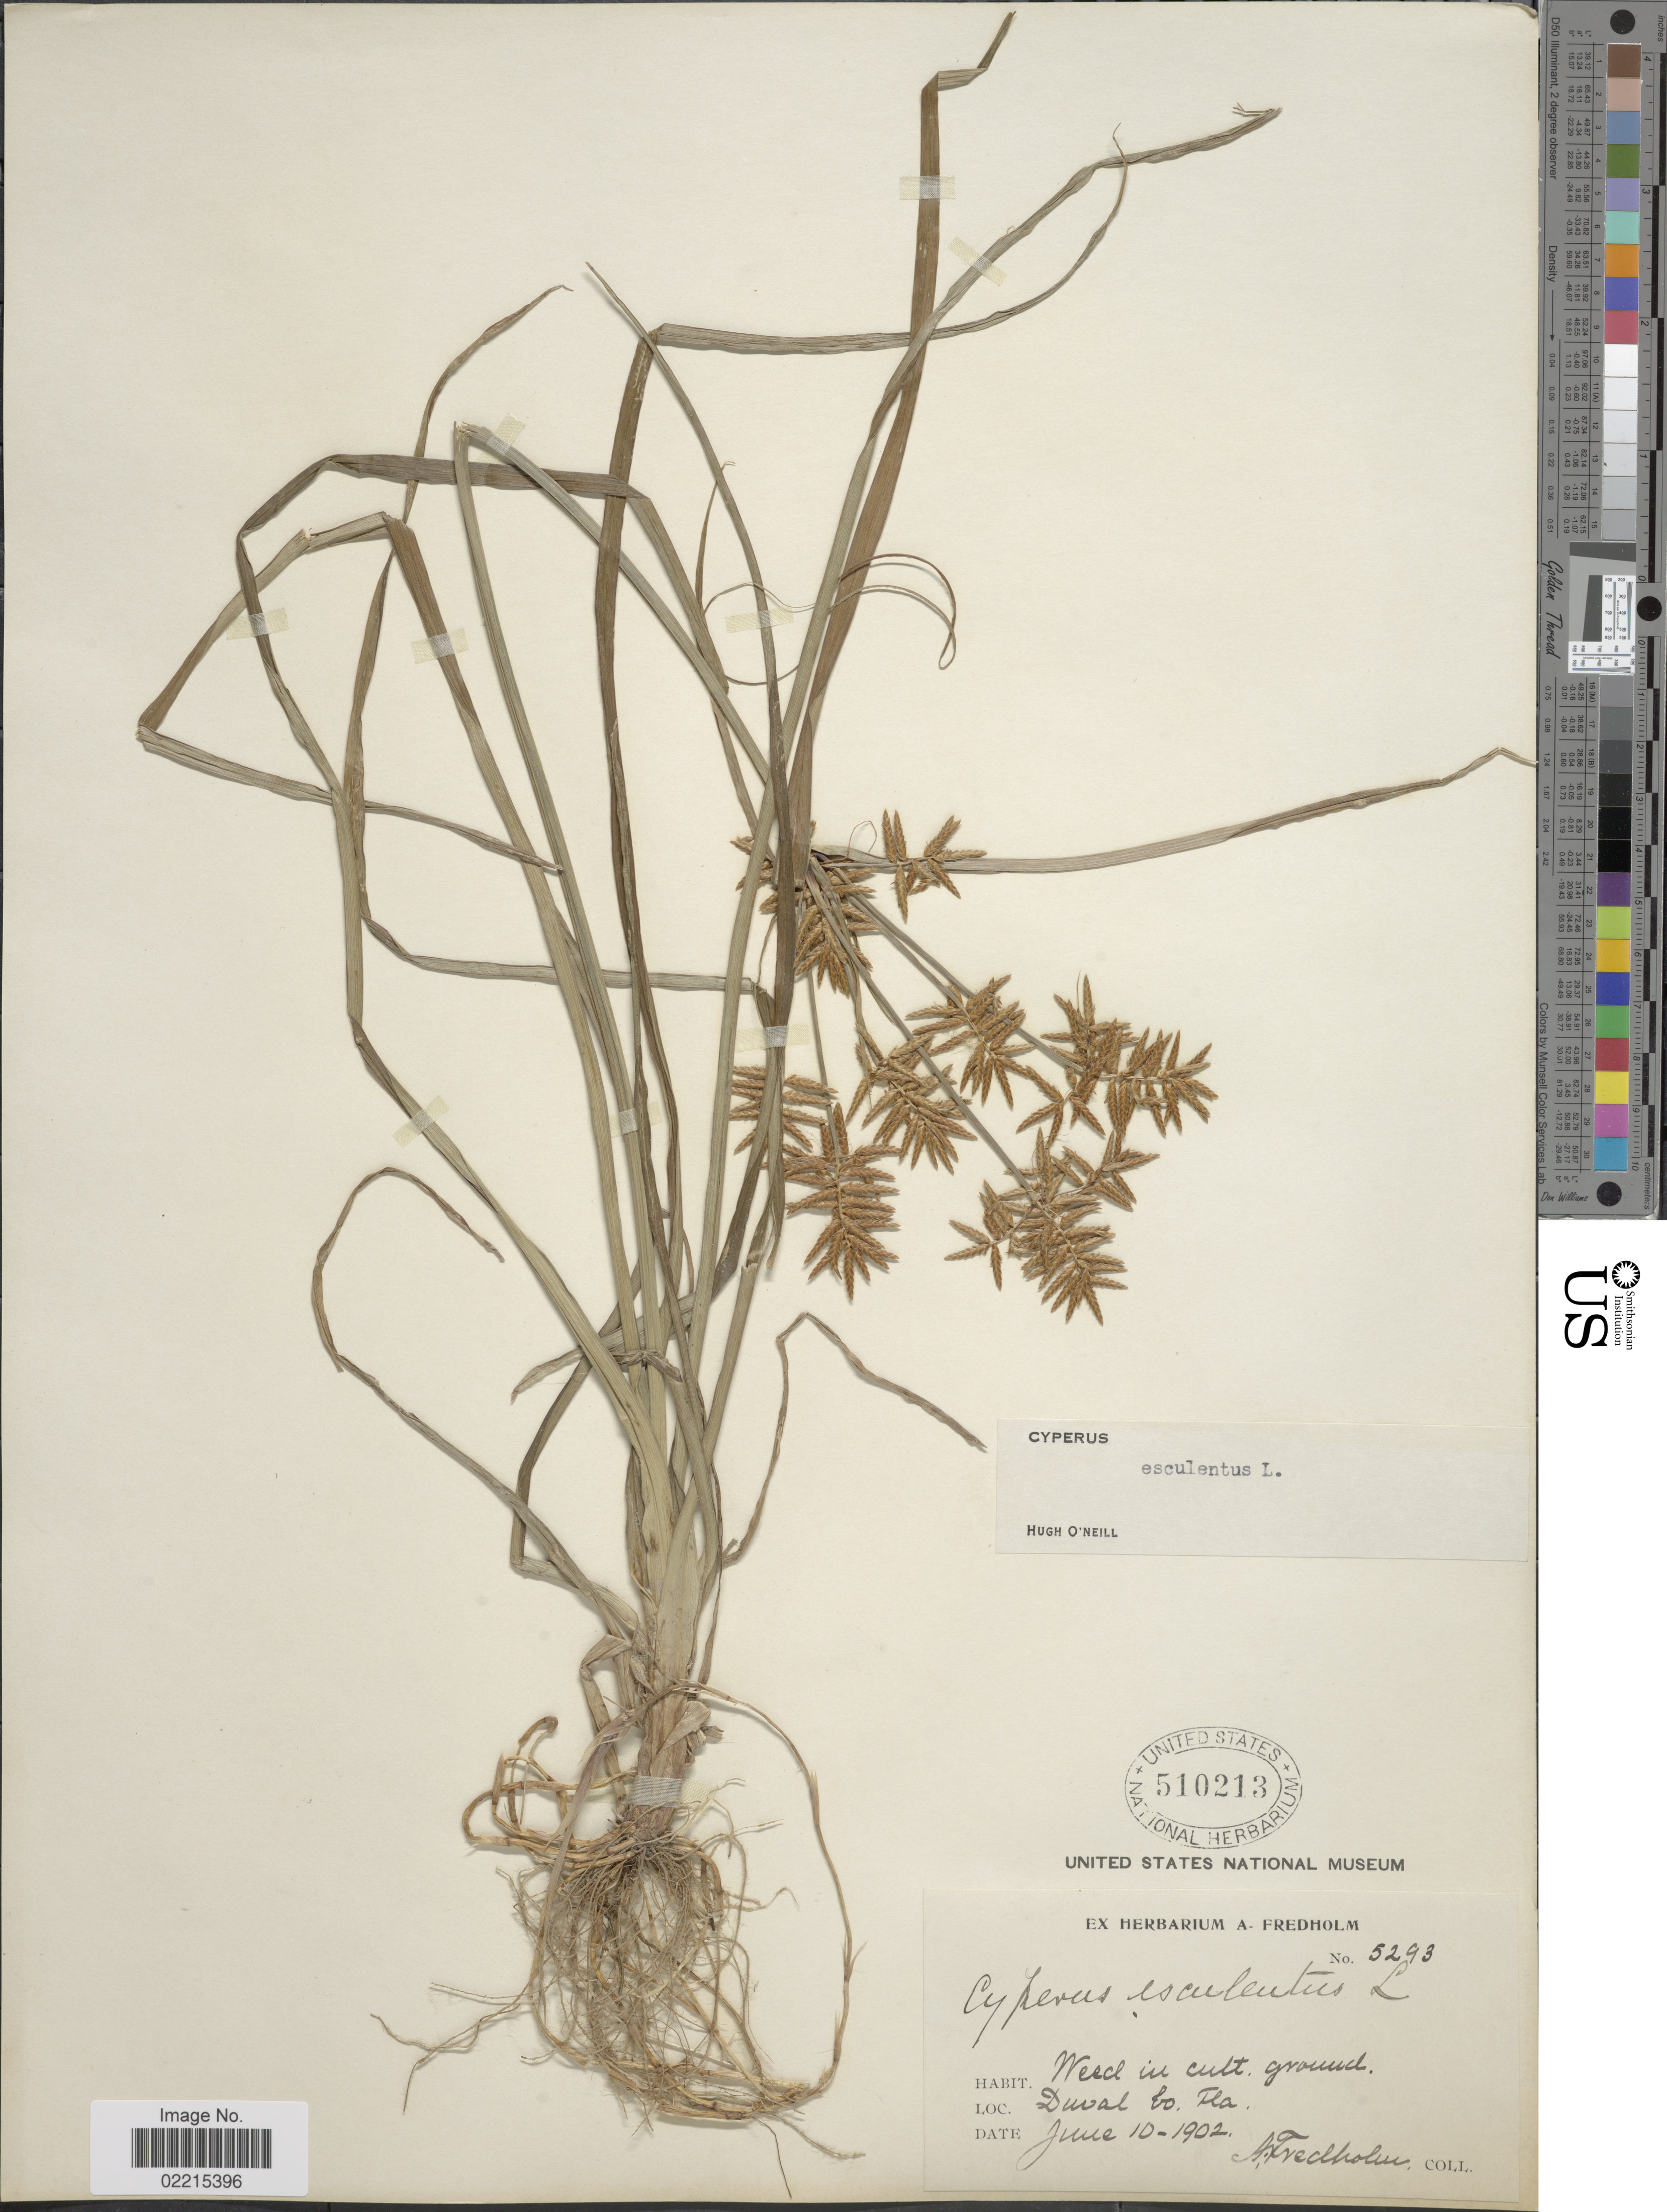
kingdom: Plantae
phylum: Tracheophyta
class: Liliopsida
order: Poales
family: Cyperaceae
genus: Cyperus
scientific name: Cyperus esculentus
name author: L.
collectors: A. Fredholm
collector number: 5293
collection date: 1902-06-10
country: United States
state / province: Florida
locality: In cult. ground. Duval Co.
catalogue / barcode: US 510213